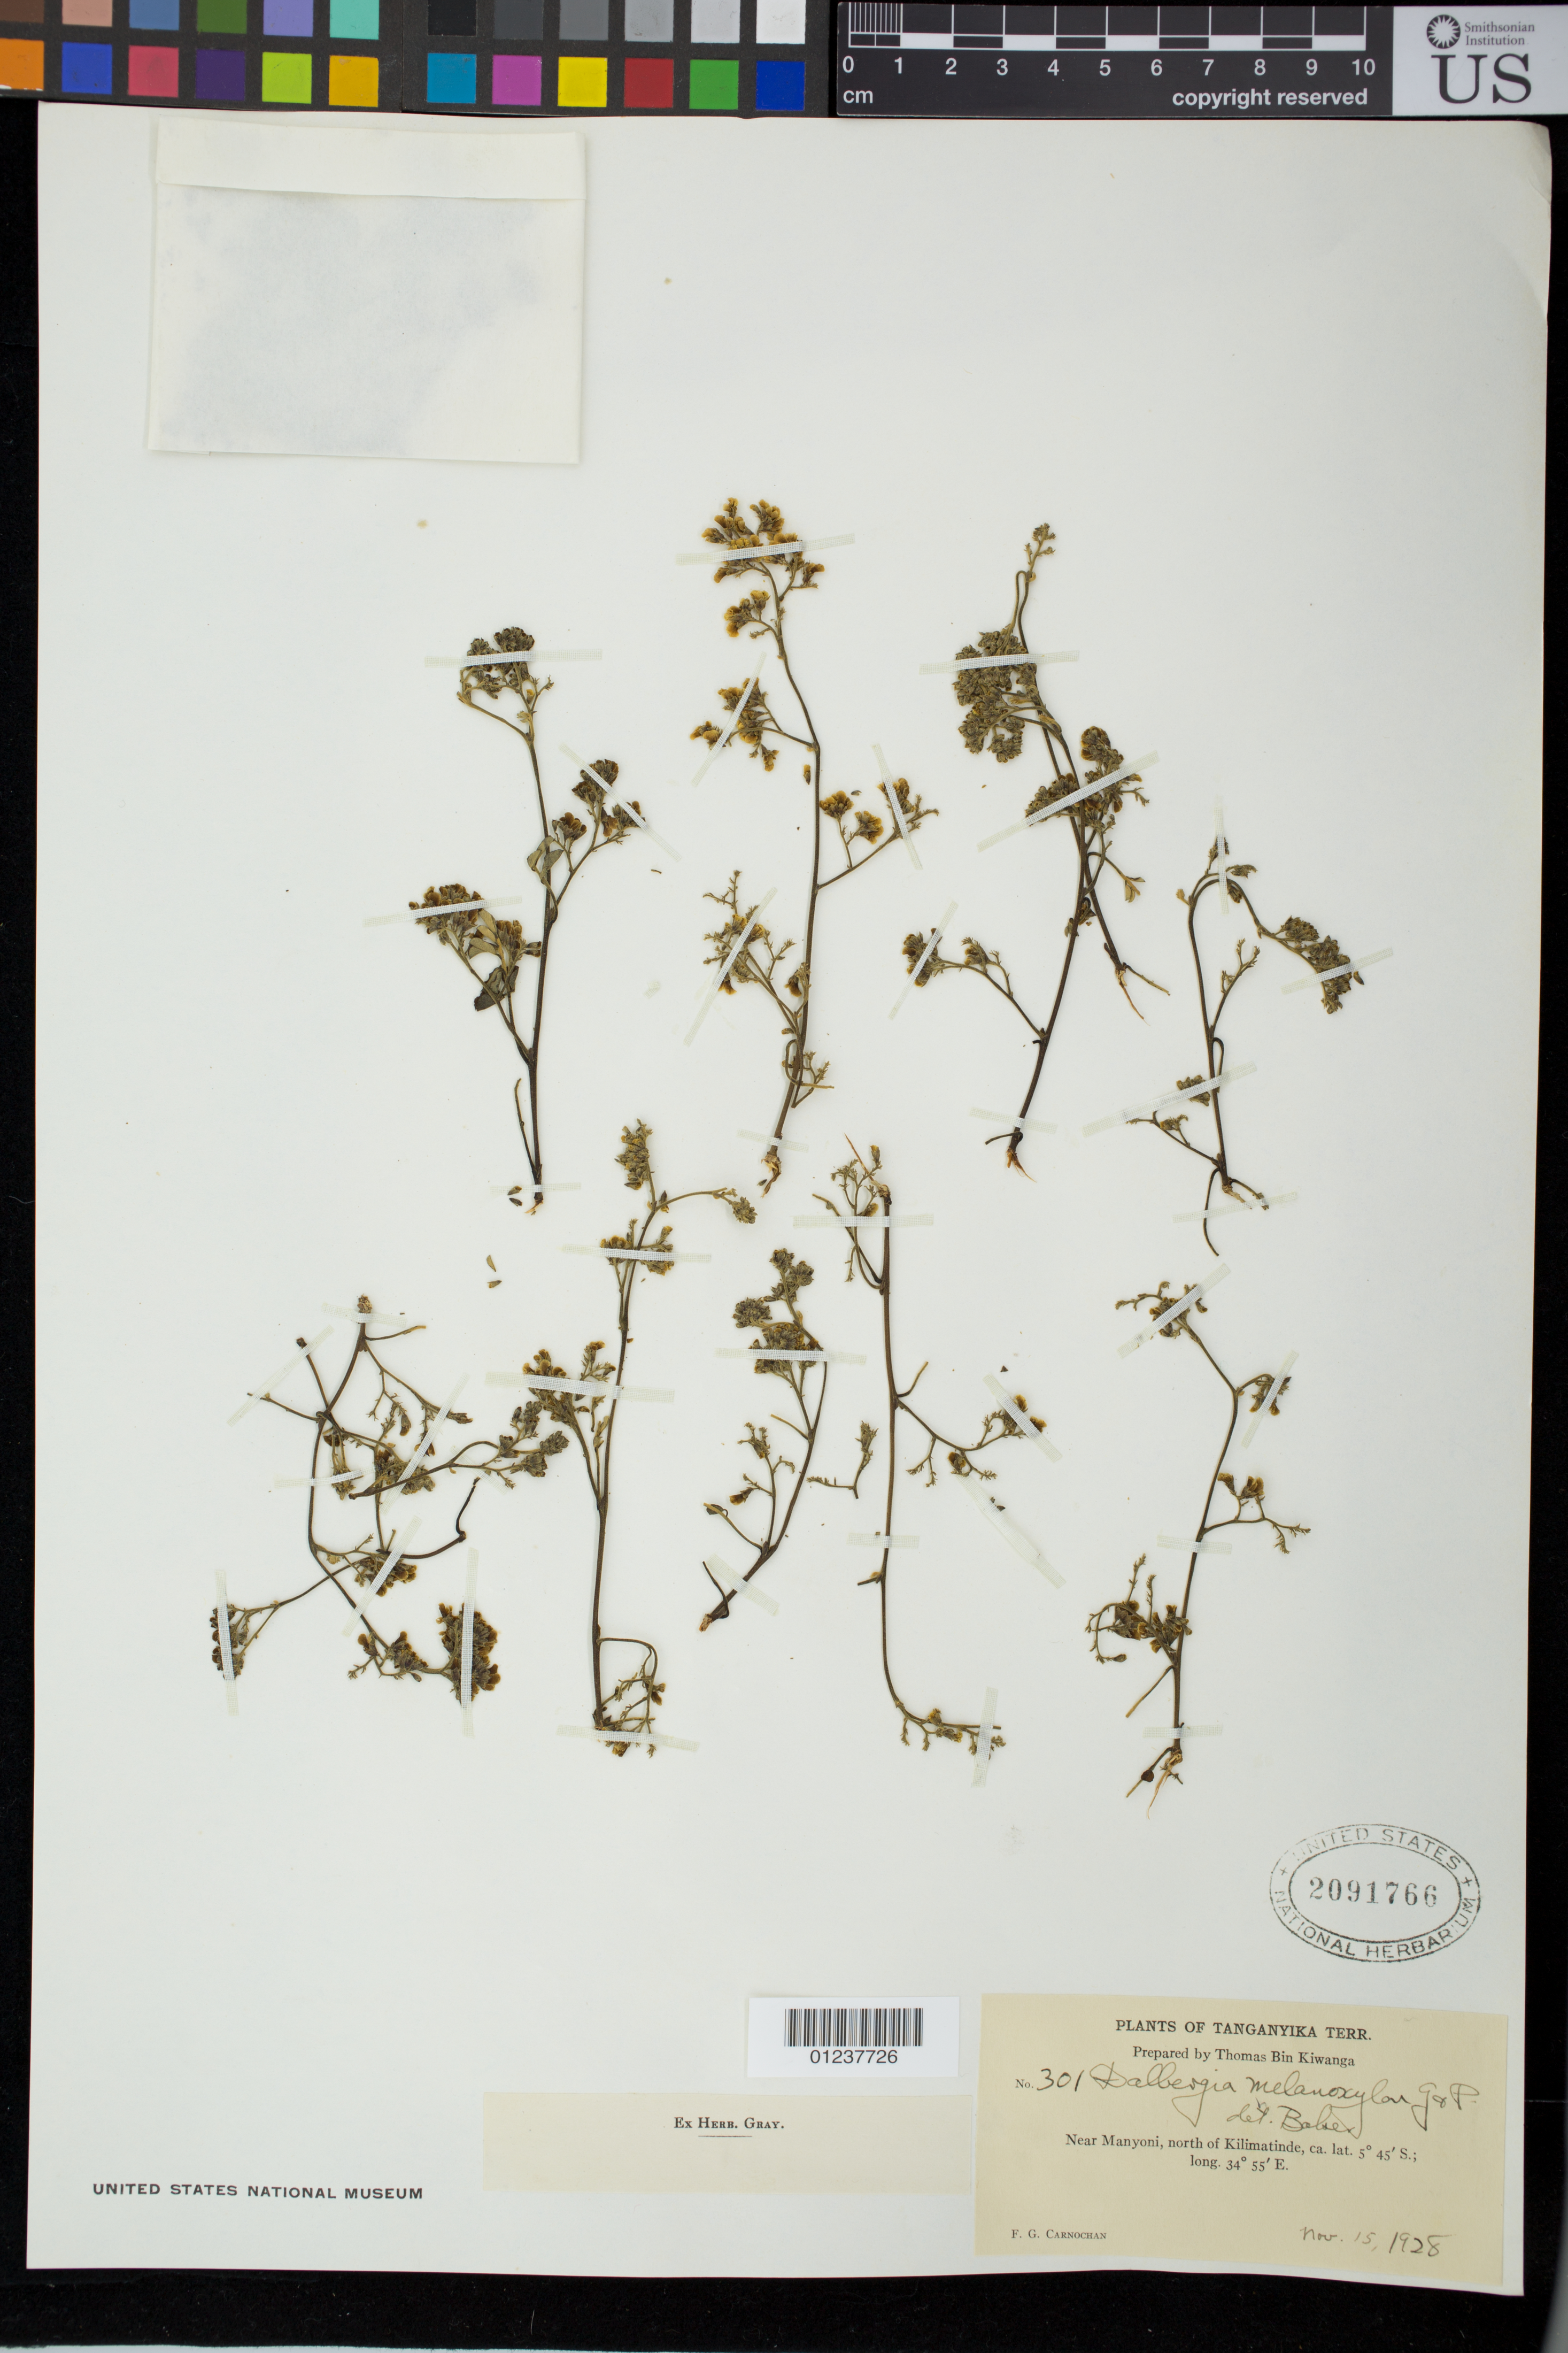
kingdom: Plantae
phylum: Tracheophyta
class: Magnoliopsida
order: Fabales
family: Fabaceae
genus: Dalbergia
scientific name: Dalbergia melanoxylon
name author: Guill. & Perr.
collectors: F. Carnochan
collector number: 301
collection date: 1928-11-15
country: Tanzania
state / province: Singida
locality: Near Manyoni, north of Kilimatinde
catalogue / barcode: US 2091766